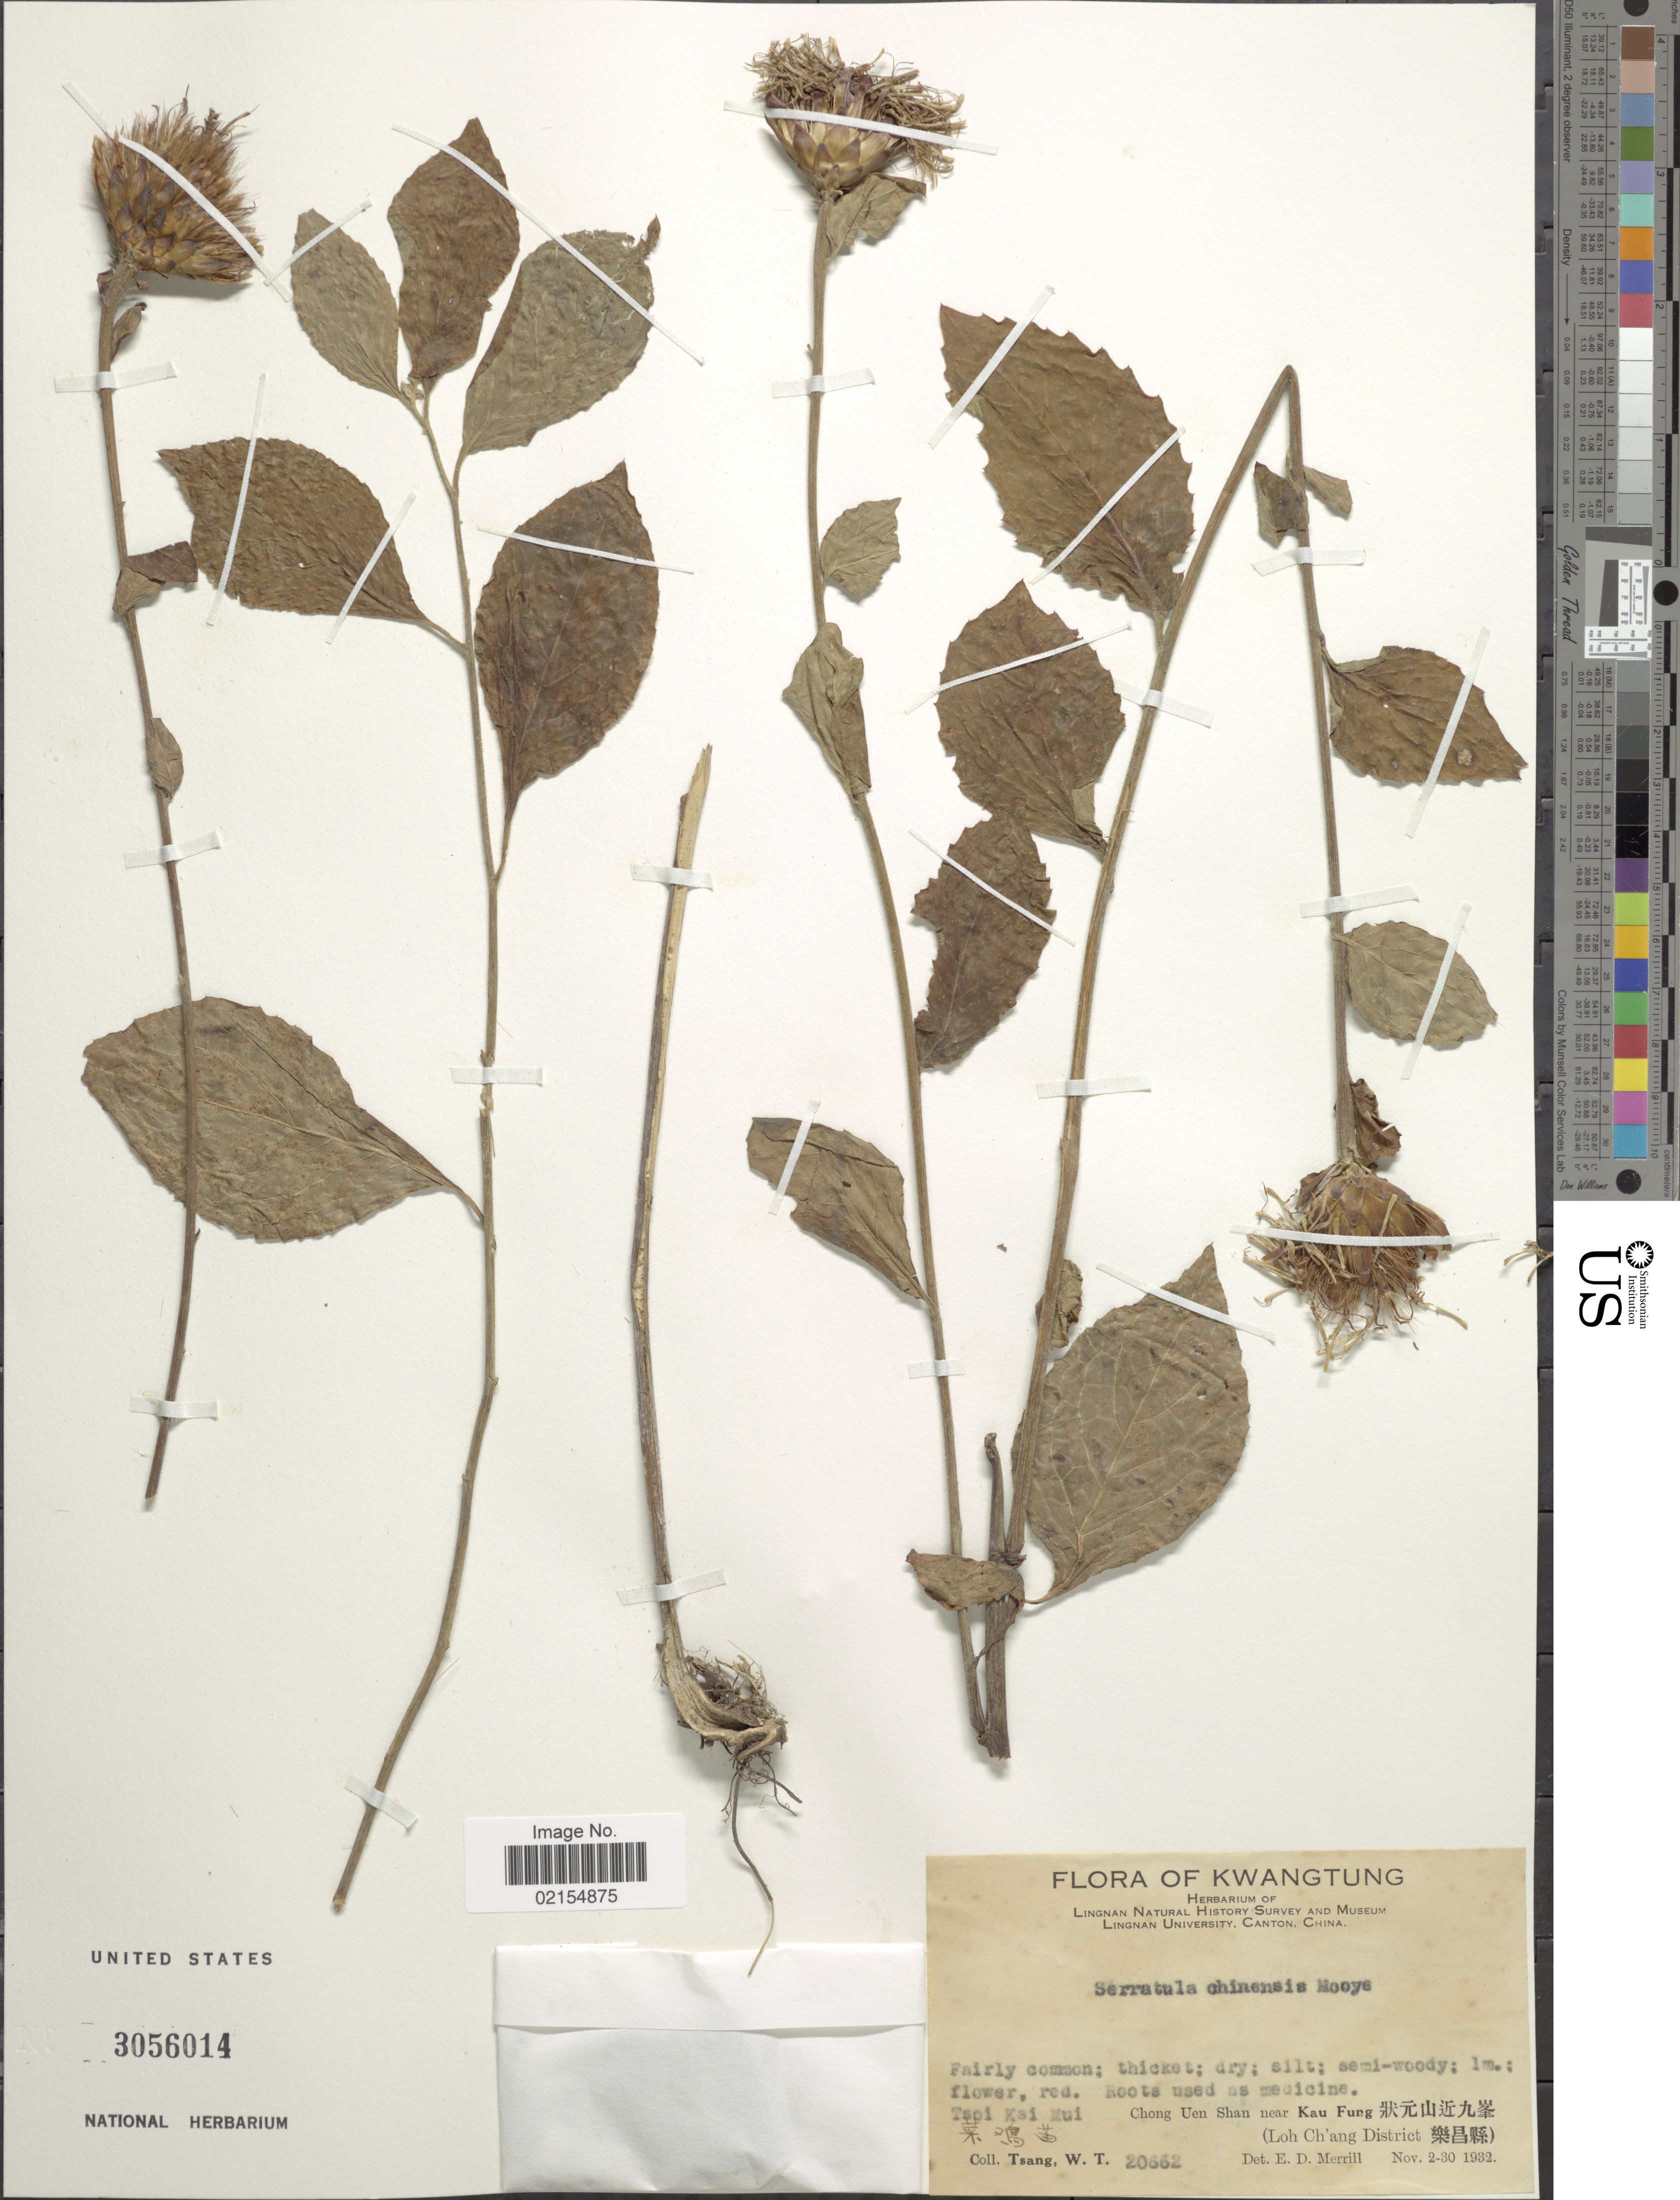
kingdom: Plantae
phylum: Tracheophyta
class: Magnoliopsida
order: Asterales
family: Asteraceae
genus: Saussurea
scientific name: Saussurea chinensis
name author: (Maxim.) Lipsch.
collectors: W. T. Tsang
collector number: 20662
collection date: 1932-11-02/1932-11-30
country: China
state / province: Guangdong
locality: Kwangtung, Tsoi Kai Kui, Chong Uen Shan near Kau Fang (Loh Ch' ang District)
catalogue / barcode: US 3056014